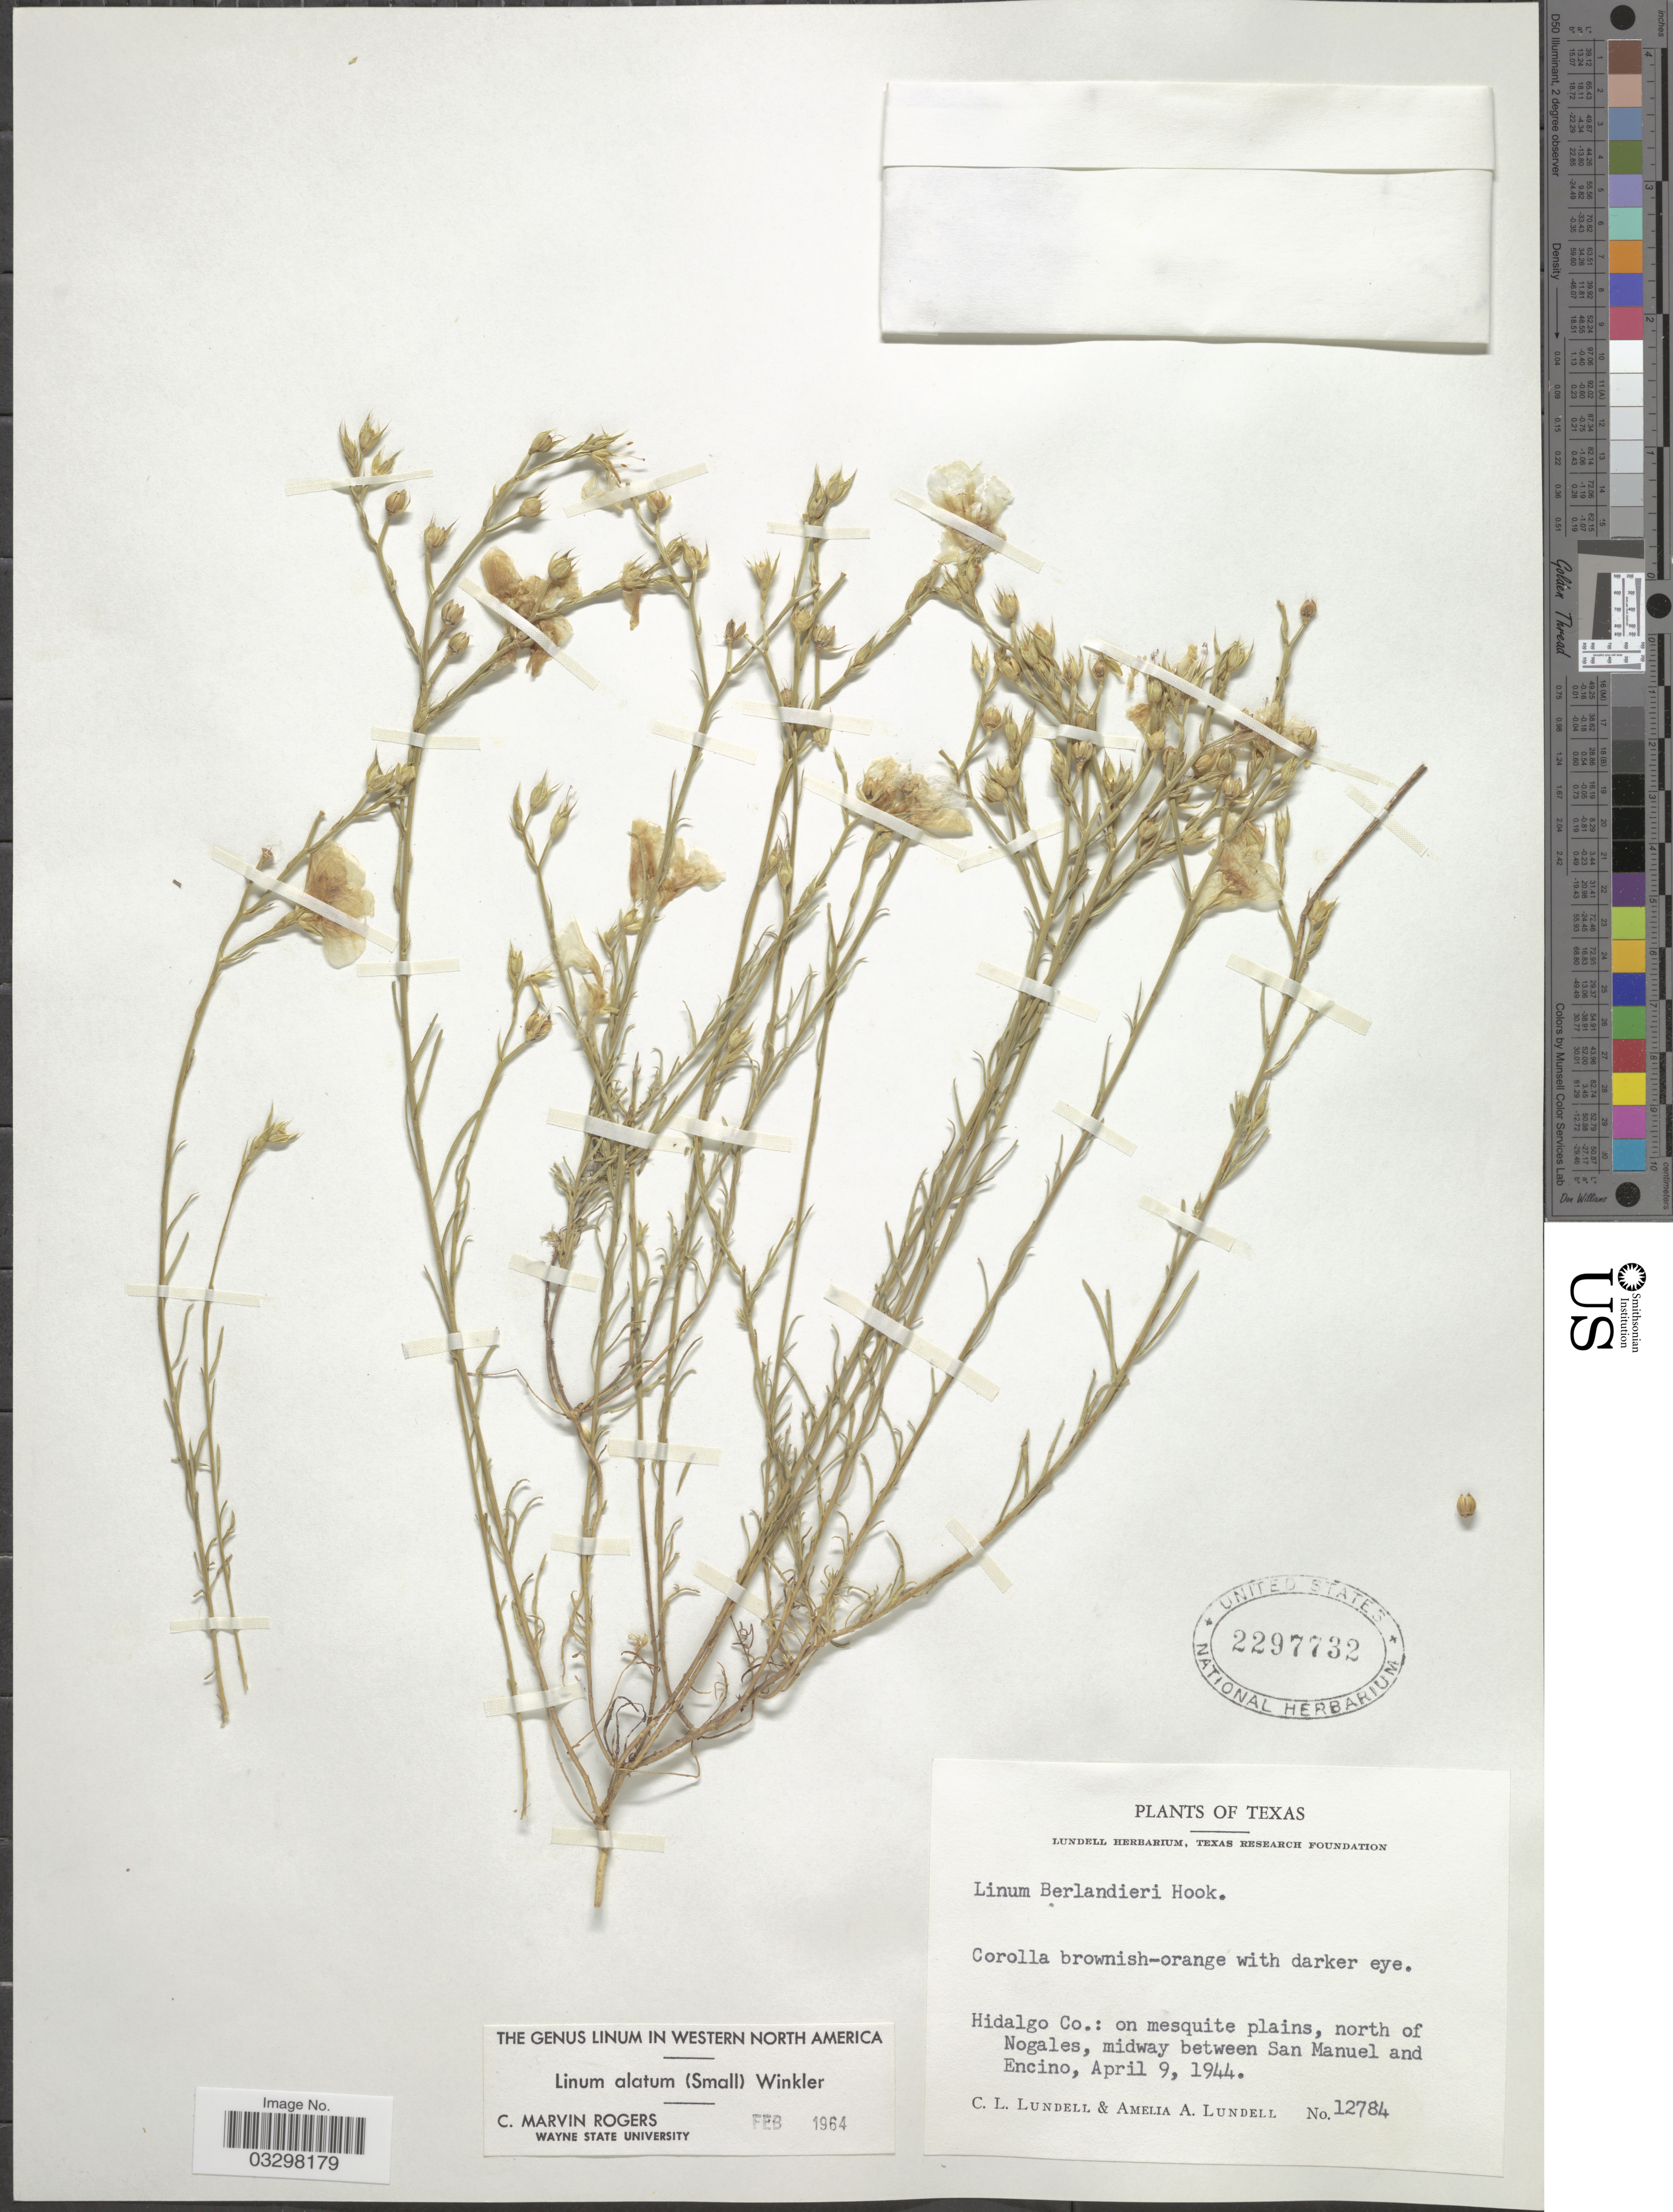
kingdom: Plantae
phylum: Tracheophyta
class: Magnoliopsida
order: Malpighiales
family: Linaceae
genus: Linum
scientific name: Linum alatum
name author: (Small) H.J.P. Winkl.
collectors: C. L. Lundell & A. A. Lundell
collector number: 12784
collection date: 1944-04-09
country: United States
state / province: Texas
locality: Hidalgo Co.: on mesquite plains, north of Nogales, midway between San Manuel and Encino.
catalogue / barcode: US 2297732